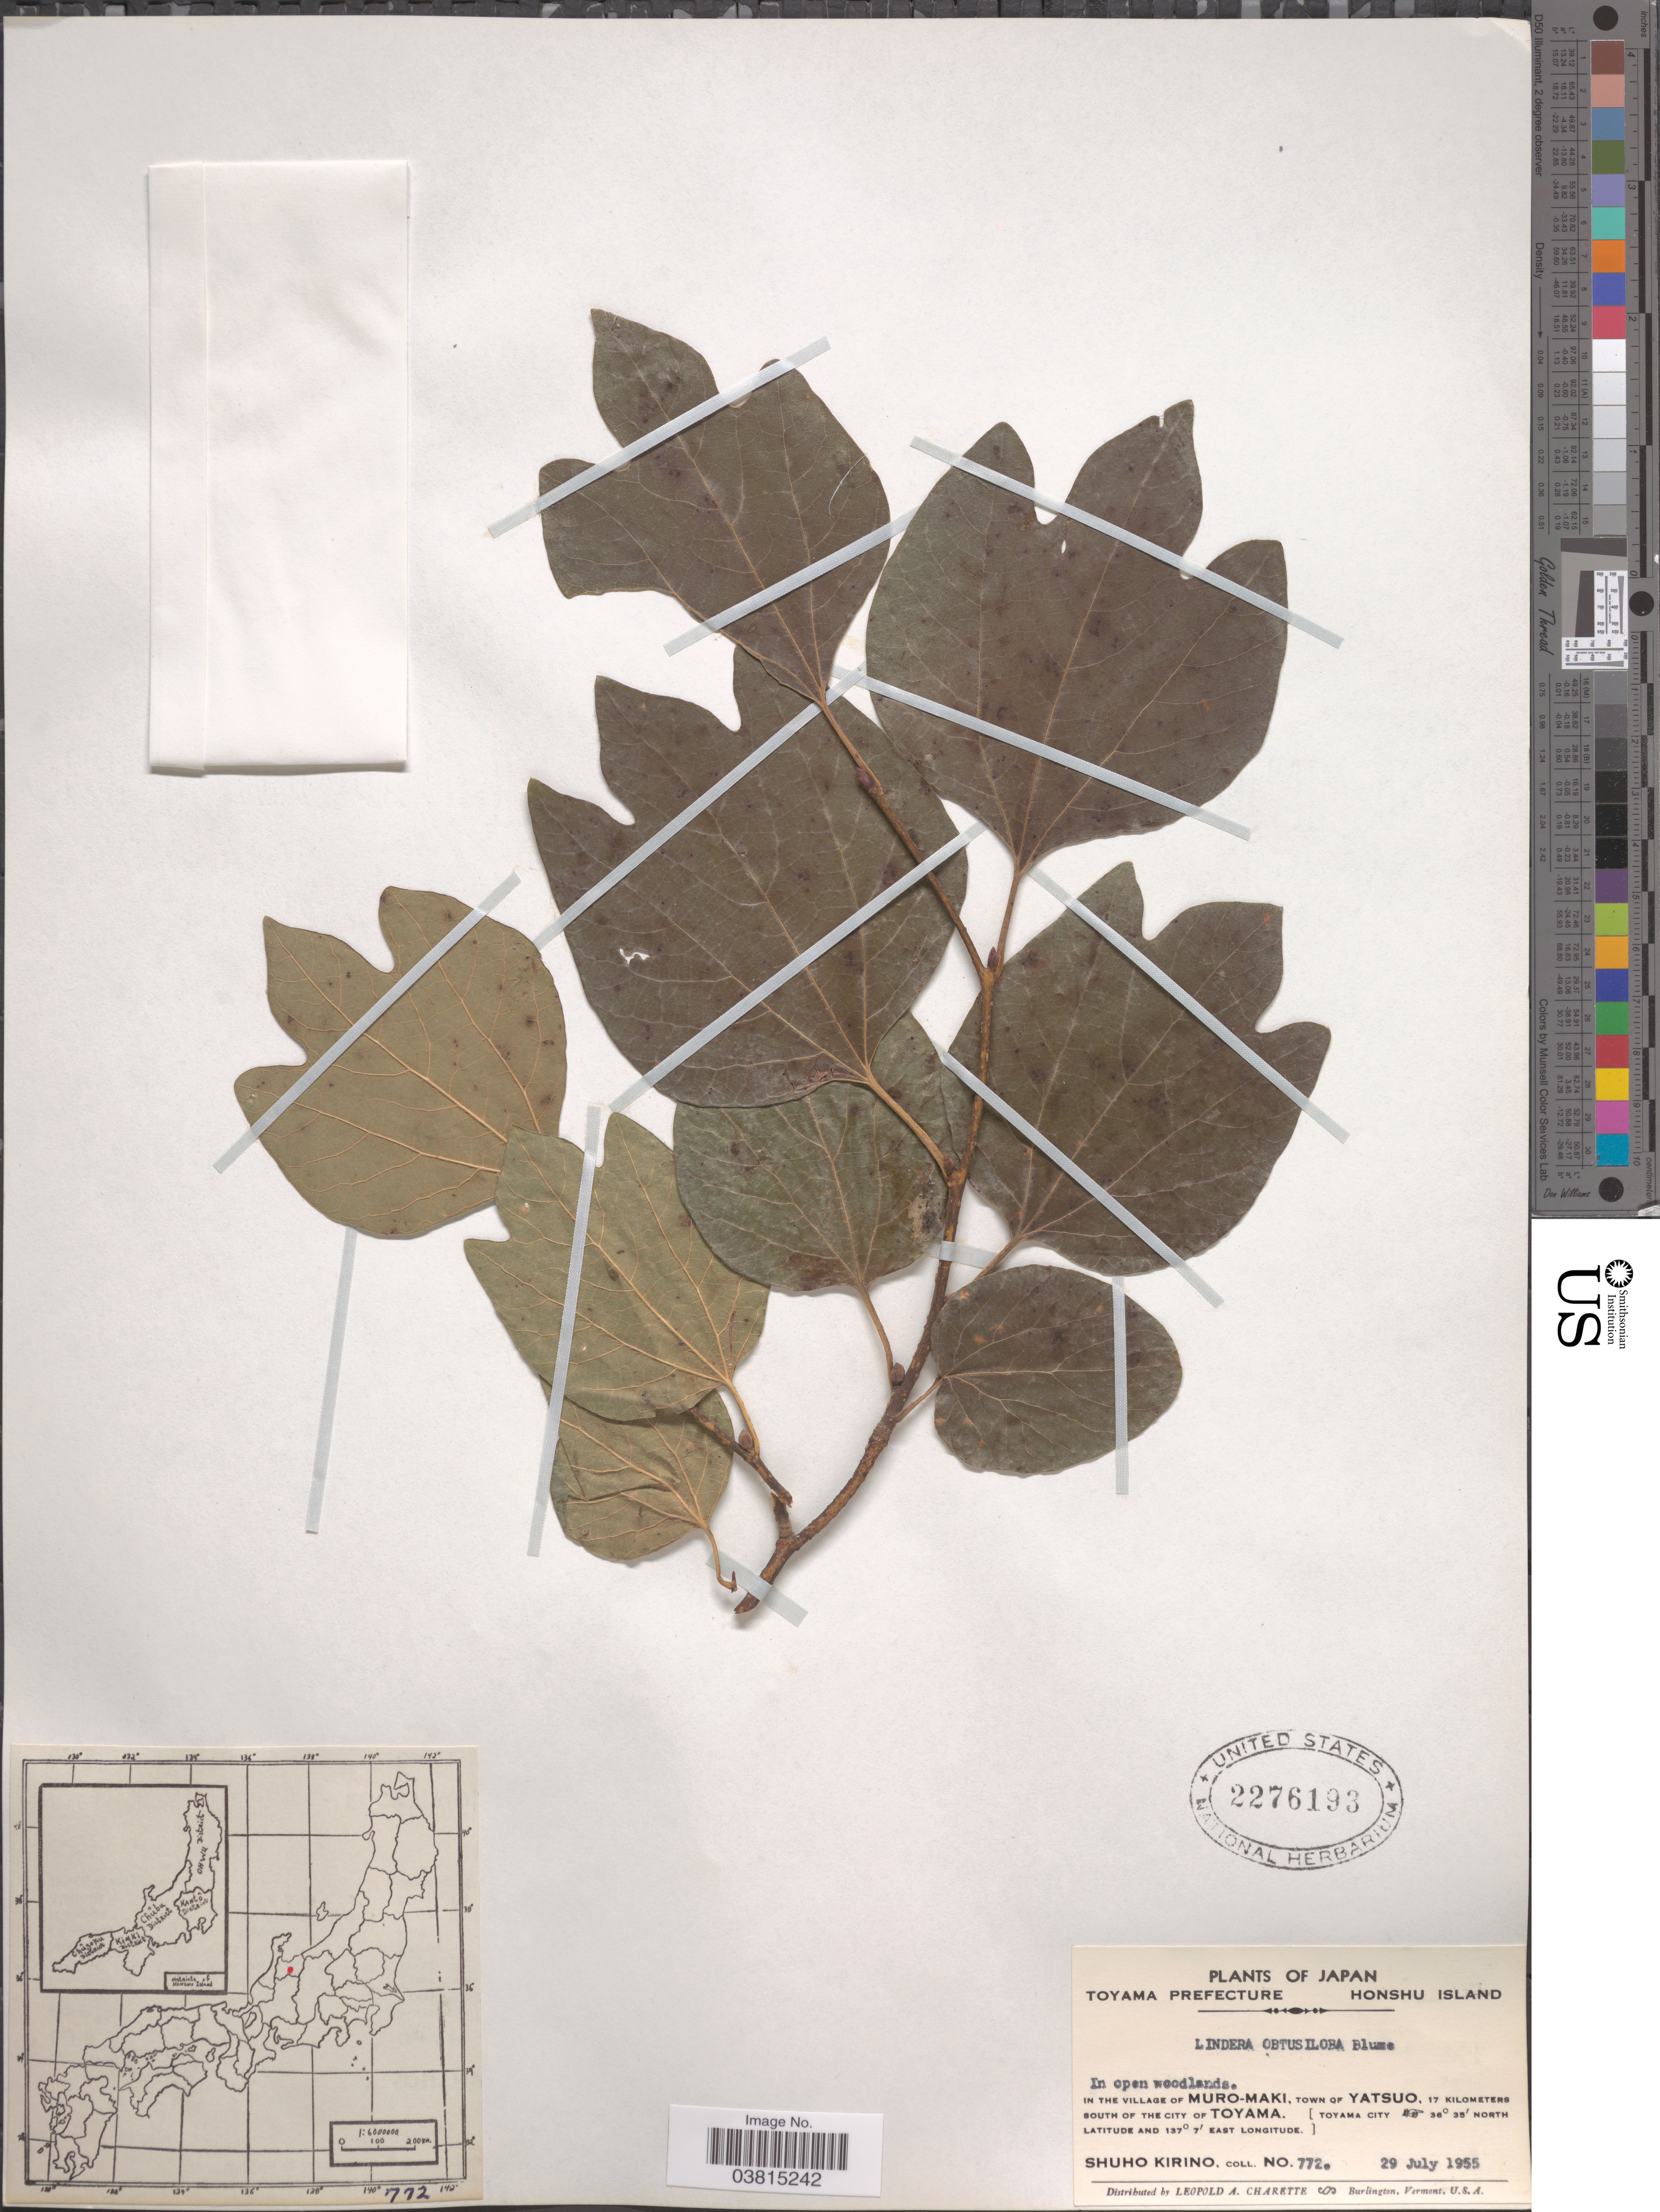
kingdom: Plantae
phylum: Tracheophyta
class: Magnoliopsida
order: Laurales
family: Lauraceae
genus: Lindera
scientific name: Lindera obtusiloba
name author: Blume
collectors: S. Kirino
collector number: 772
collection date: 1955-07-29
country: Japan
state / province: Toyama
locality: Toyama Prefecture. Honshu Island. In the village of Muro-Maki, town of Yatsuo, 17 kilometers south of the city of Toyama. [ Toyama City].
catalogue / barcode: US 2276193